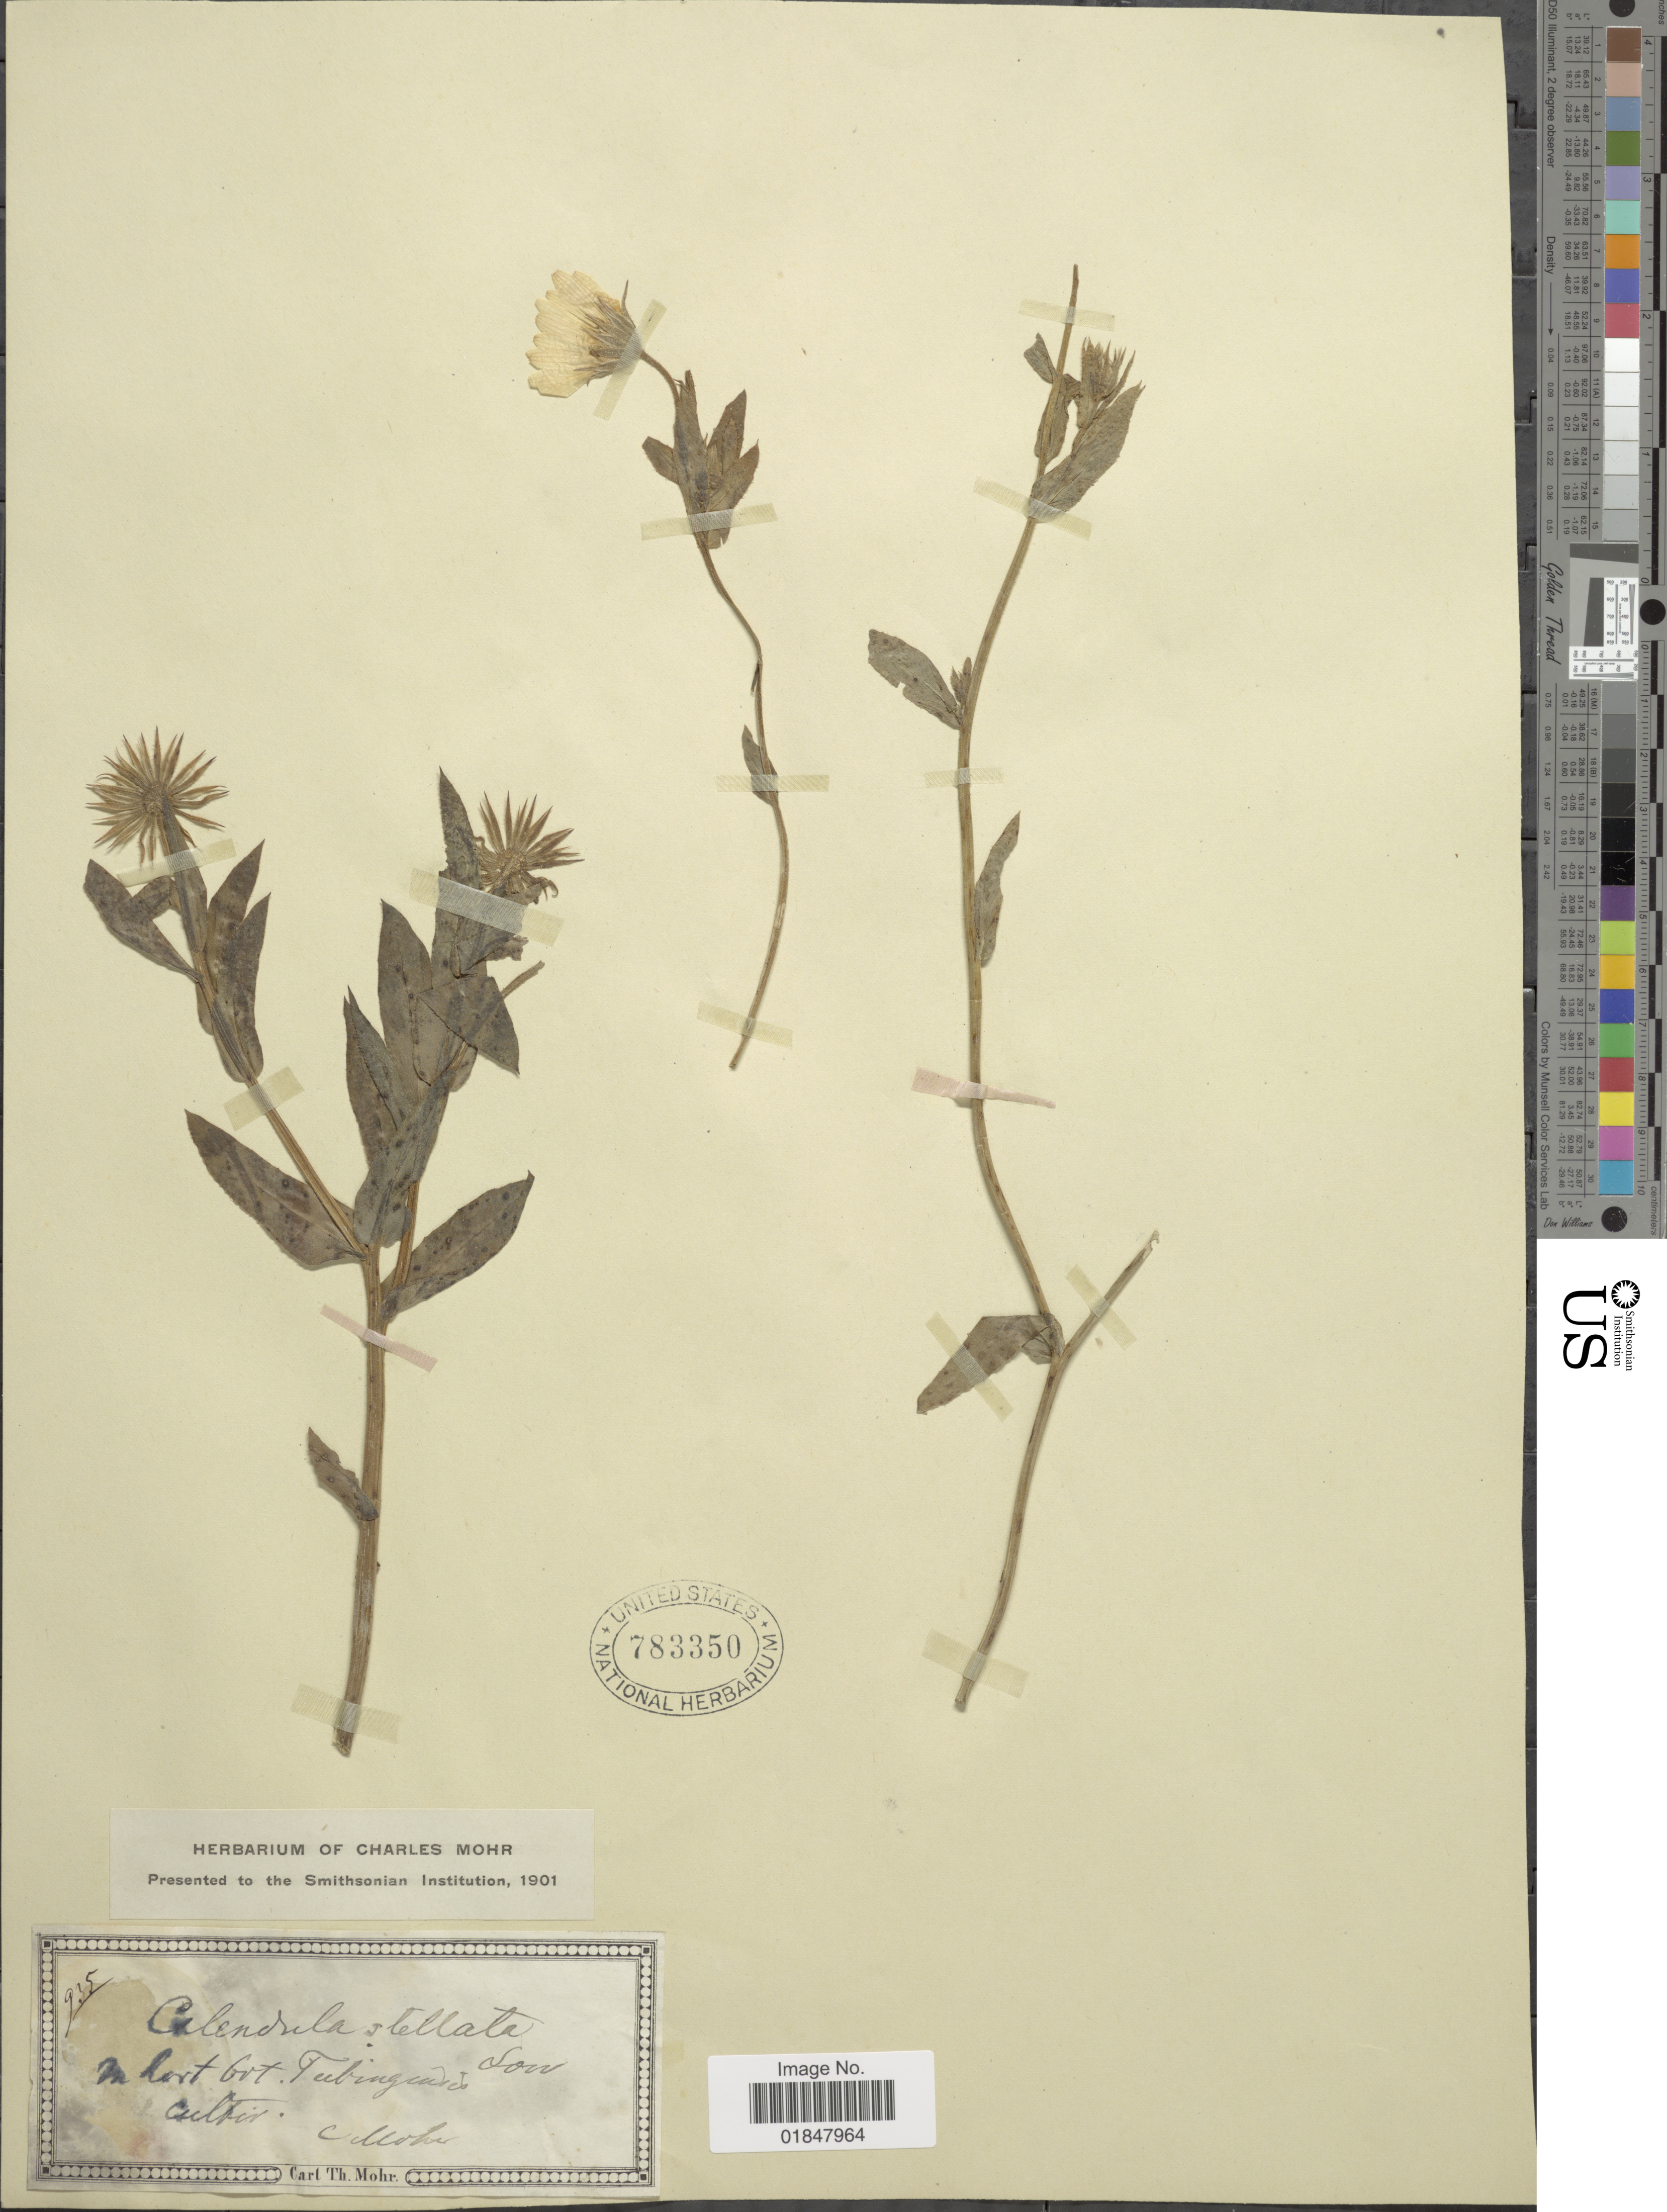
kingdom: Plantae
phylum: Tracheophyta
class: Magnoliopsida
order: Asterales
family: Asteraceae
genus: Calendula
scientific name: Calendula stellata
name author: Cav.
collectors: C. T. Mohr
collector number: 935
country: Germany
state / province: Baden-Württemberg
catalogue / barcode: US 783350